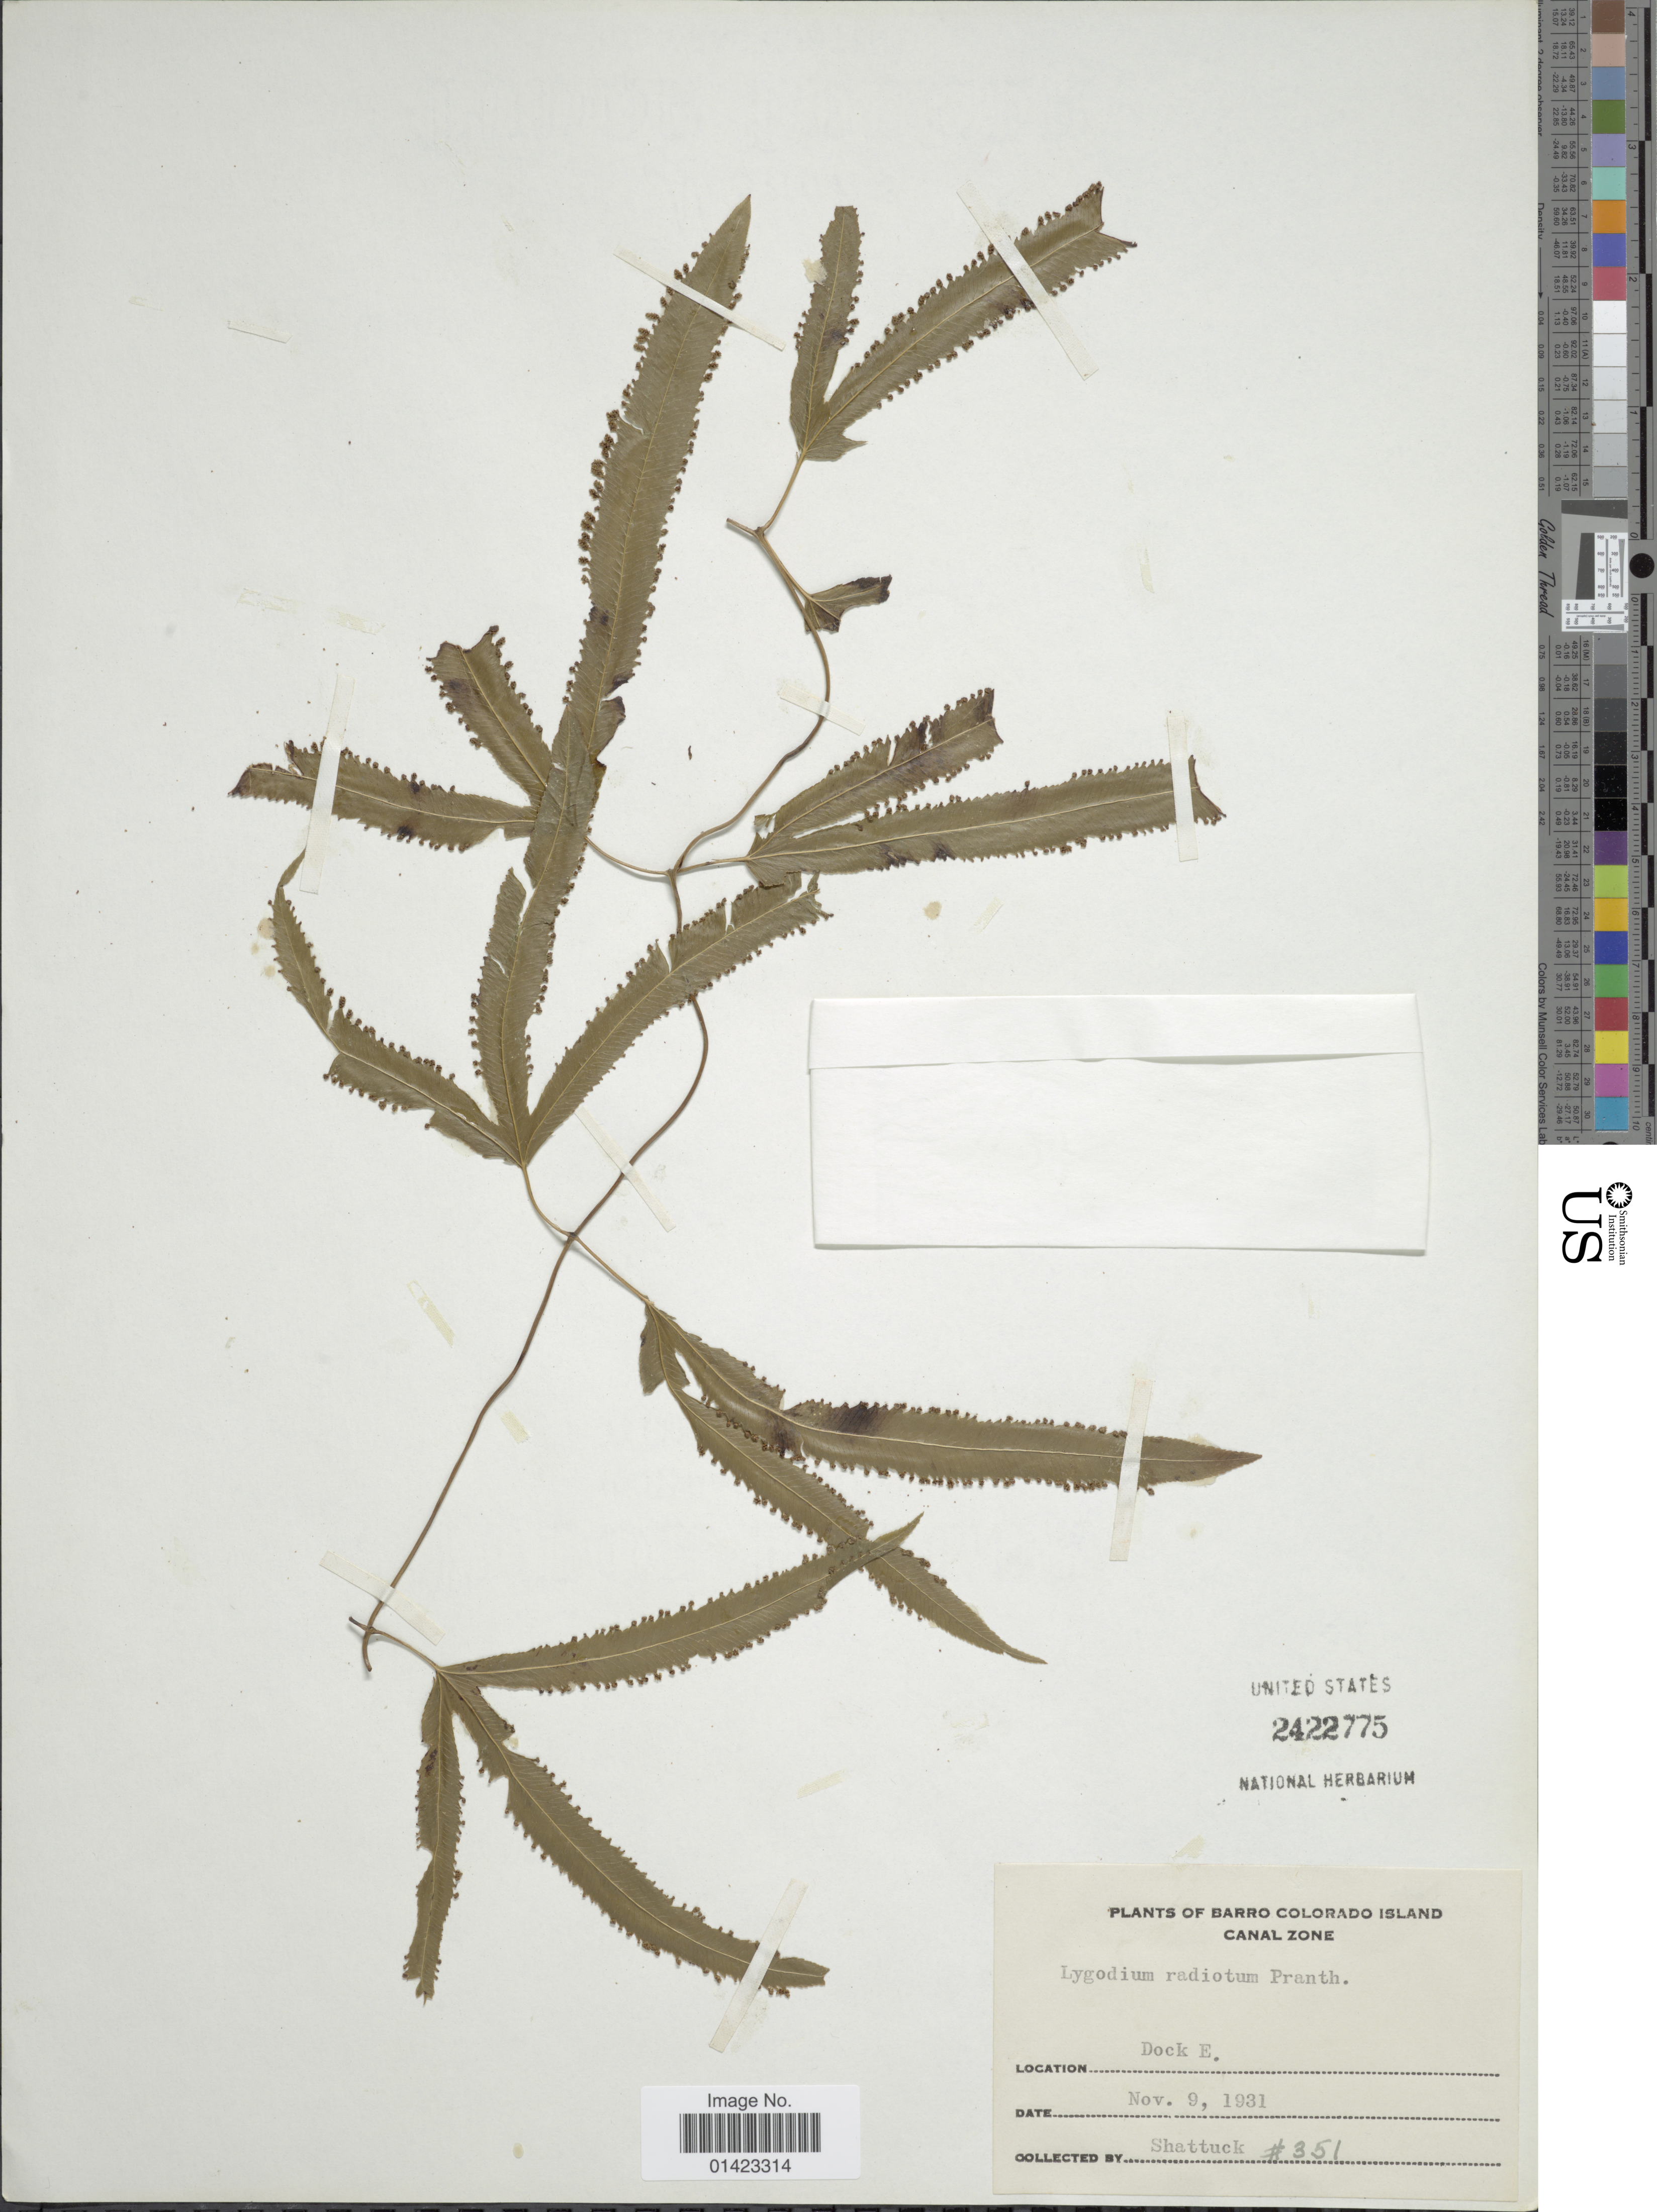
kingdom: Plantae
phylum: Tracheophyta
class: Polypodiopsida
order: Schizaeales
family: Lygodiaceae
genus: Lygodium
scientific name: Lygodium radiatum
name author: Prantl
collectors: Shattuck, --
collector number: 351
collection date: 1931-11-09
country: Panama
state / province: Panamá Oeste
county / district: Canal Zone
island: Barro Colorado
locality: Barro Colorado Island, Canal Zone, Dock E.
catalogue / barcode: US 2422775